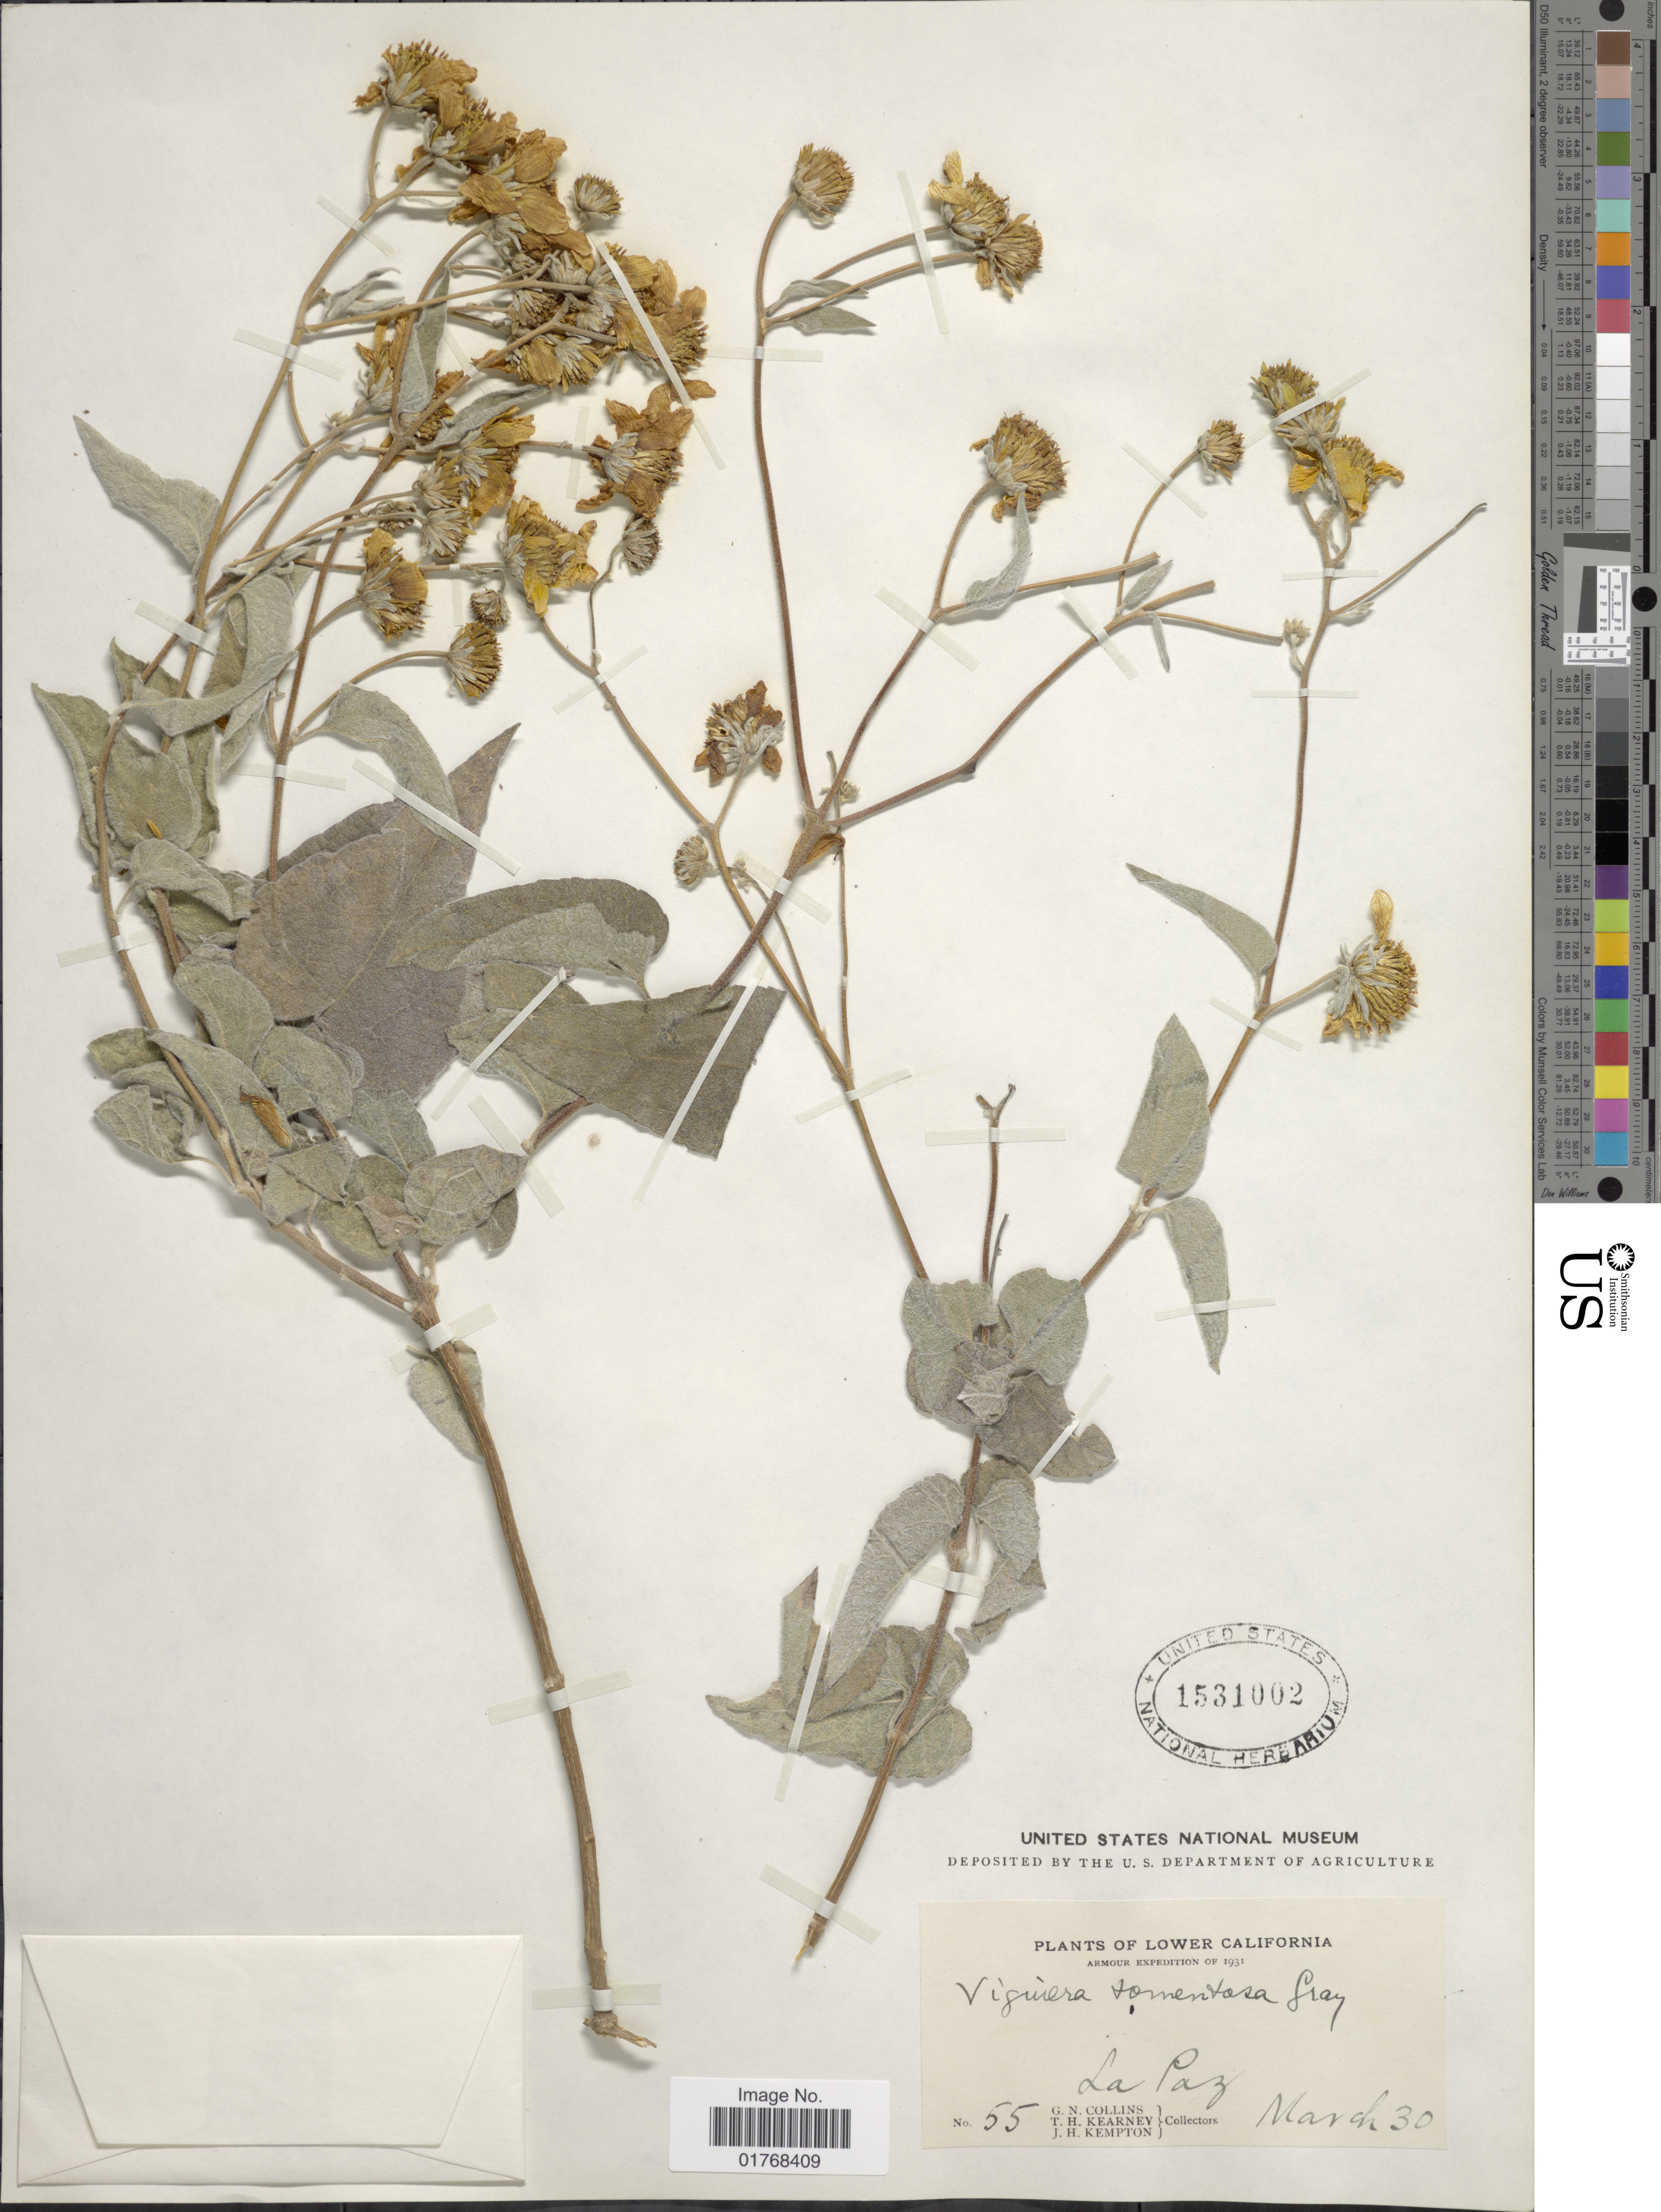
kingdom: Plantae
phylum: Tracheophyta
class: Magnoliopsida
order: Asterales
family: Asteraceae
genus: Viguiera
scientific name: Viguiera tomentosa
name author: A. Gray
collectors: G. Collins, T. H. Kearney & J. H. Kempton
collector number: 55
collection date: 1931-03-30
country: Mexico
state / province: Baja California Sur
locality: Lower California. La Paz.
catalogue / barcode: US 1531002